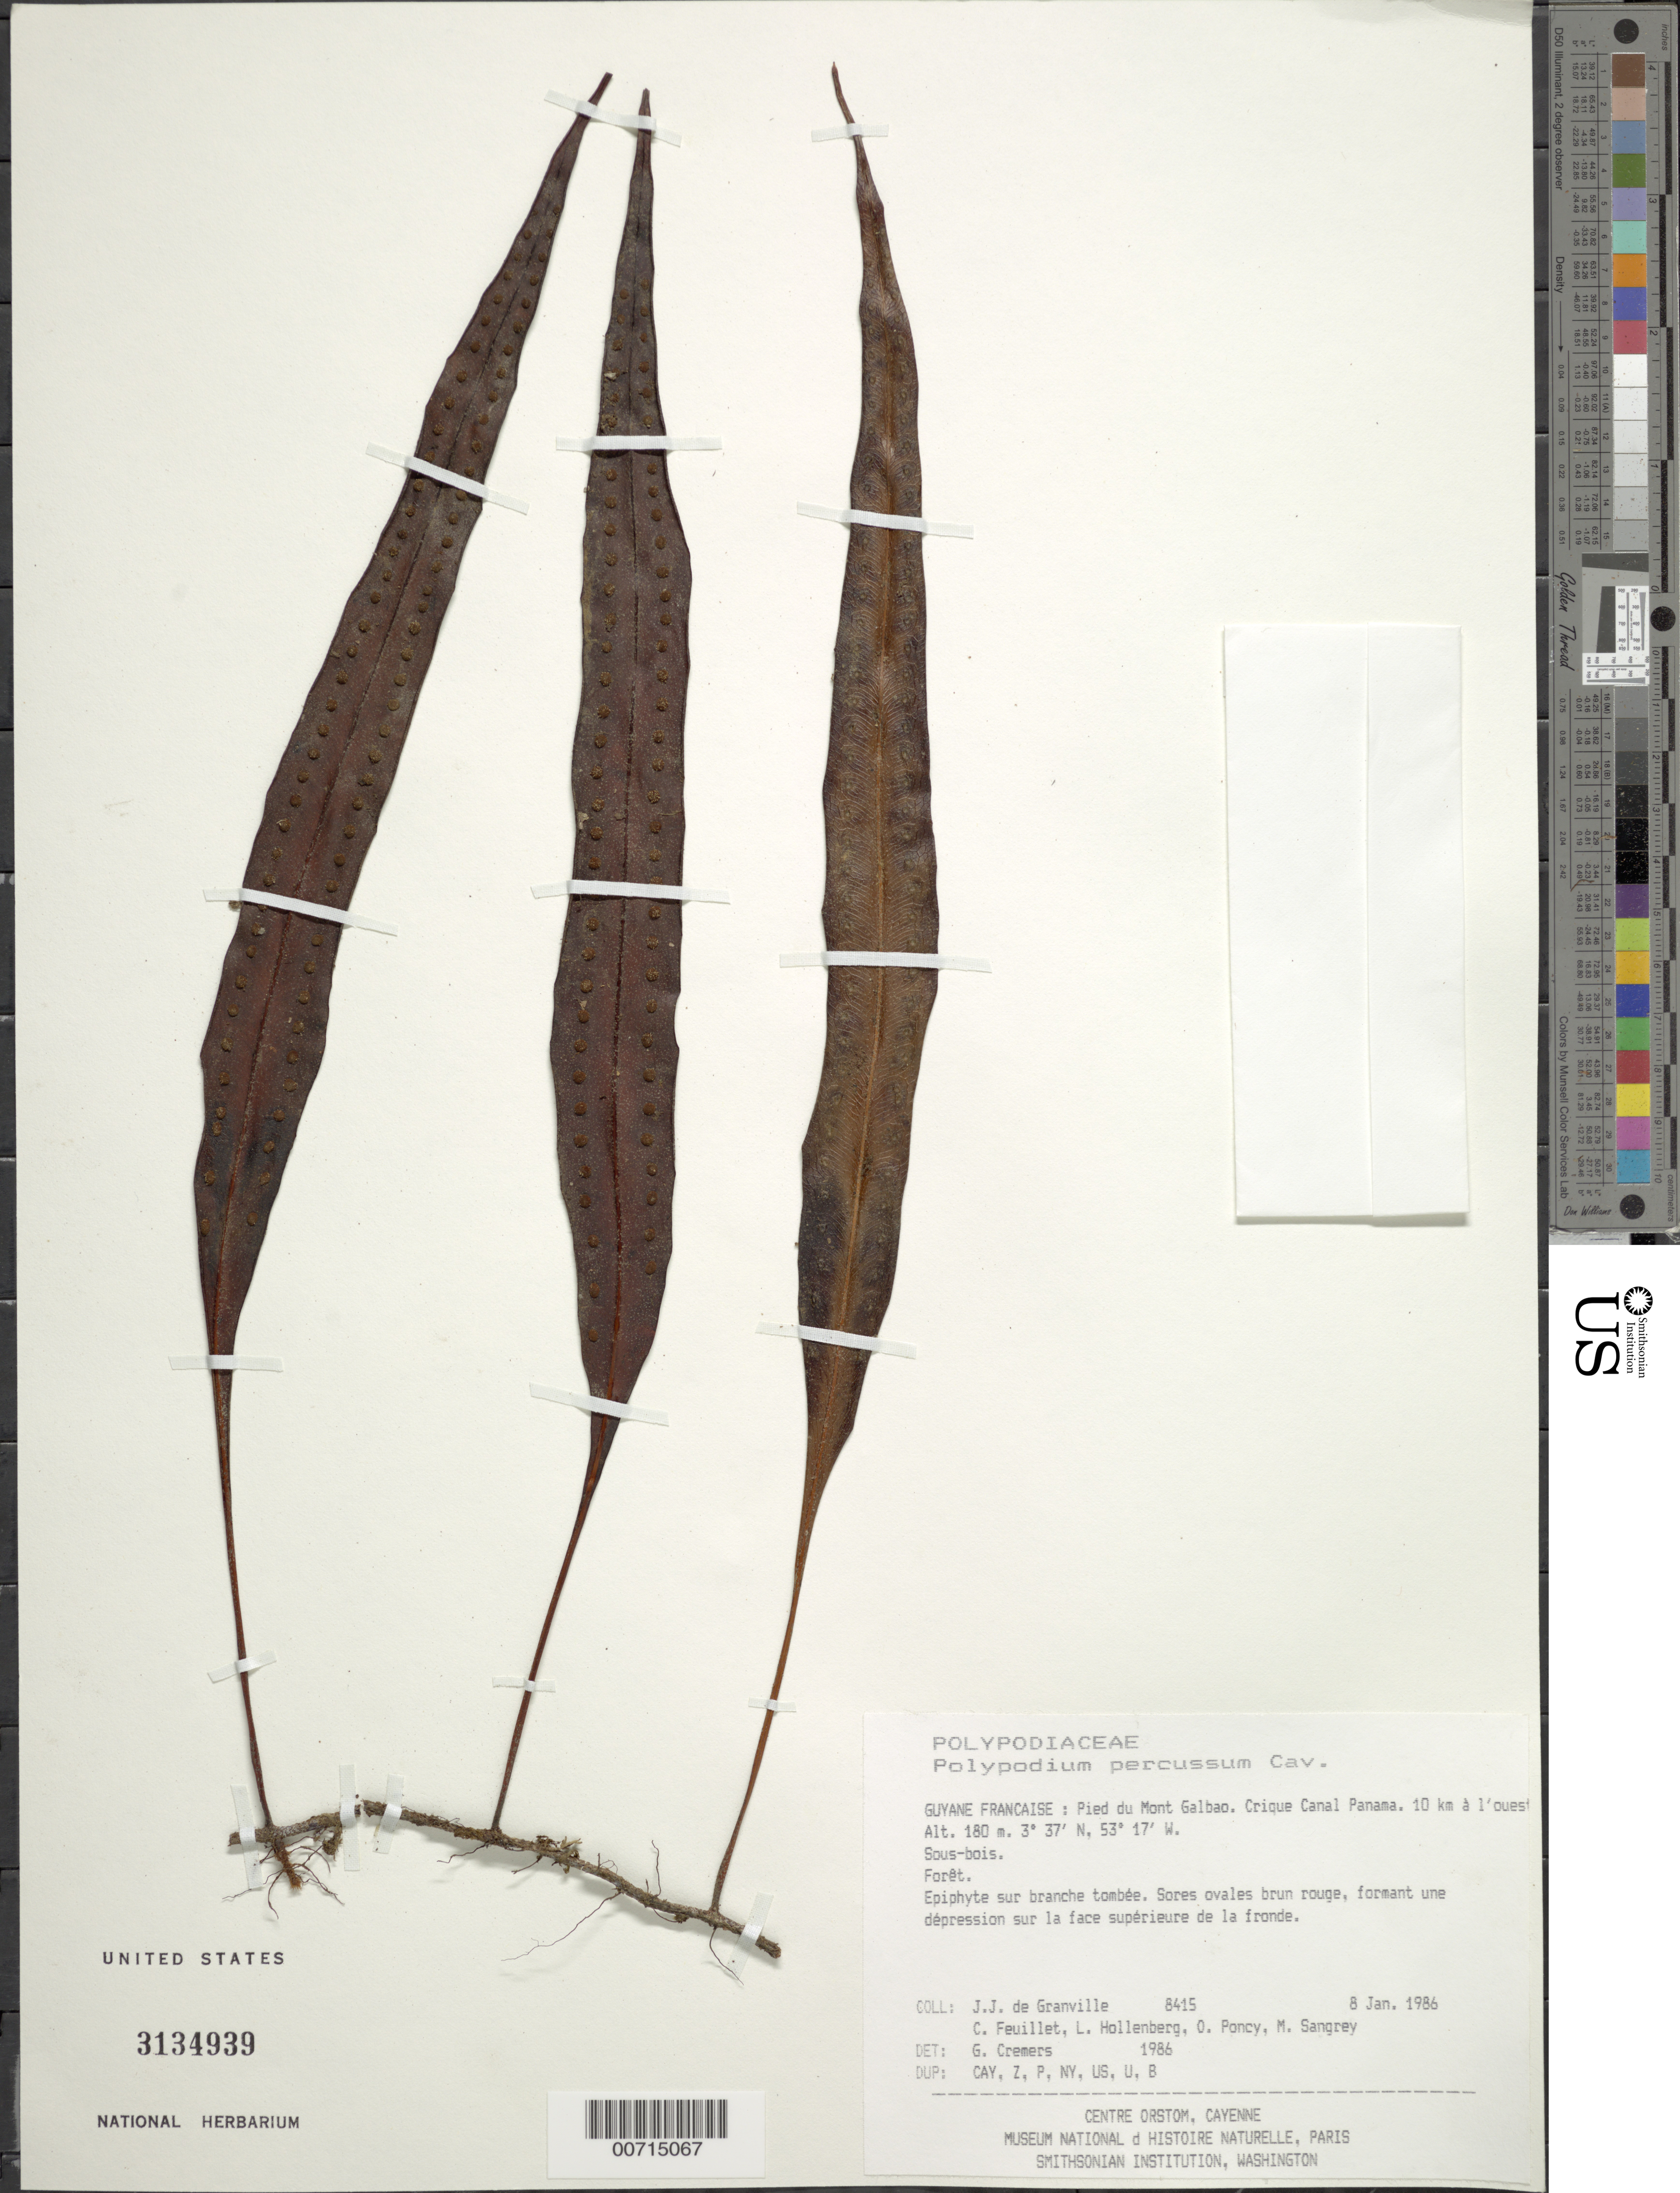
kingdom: Plantae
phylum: Tracheophyta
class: Polypodiopsida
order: Polypodiales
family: Polypodiaceae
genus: Microgramma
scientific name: Microgramma percussa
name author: (Cav.) de la Sota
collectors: J.-J. de Granville, C. Feuillet, L. Hollenberg, O. Poncy & M. S. Sangrey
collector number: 8415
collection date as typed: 8-Jan-86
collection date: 1986-01-08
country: French Guiana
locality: Pied du Mont Galbao. Crique Canal Panama. 10 km à l'ouest de Saül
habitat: Sous-bois; forêt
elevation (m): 180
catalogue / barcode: US 3134939